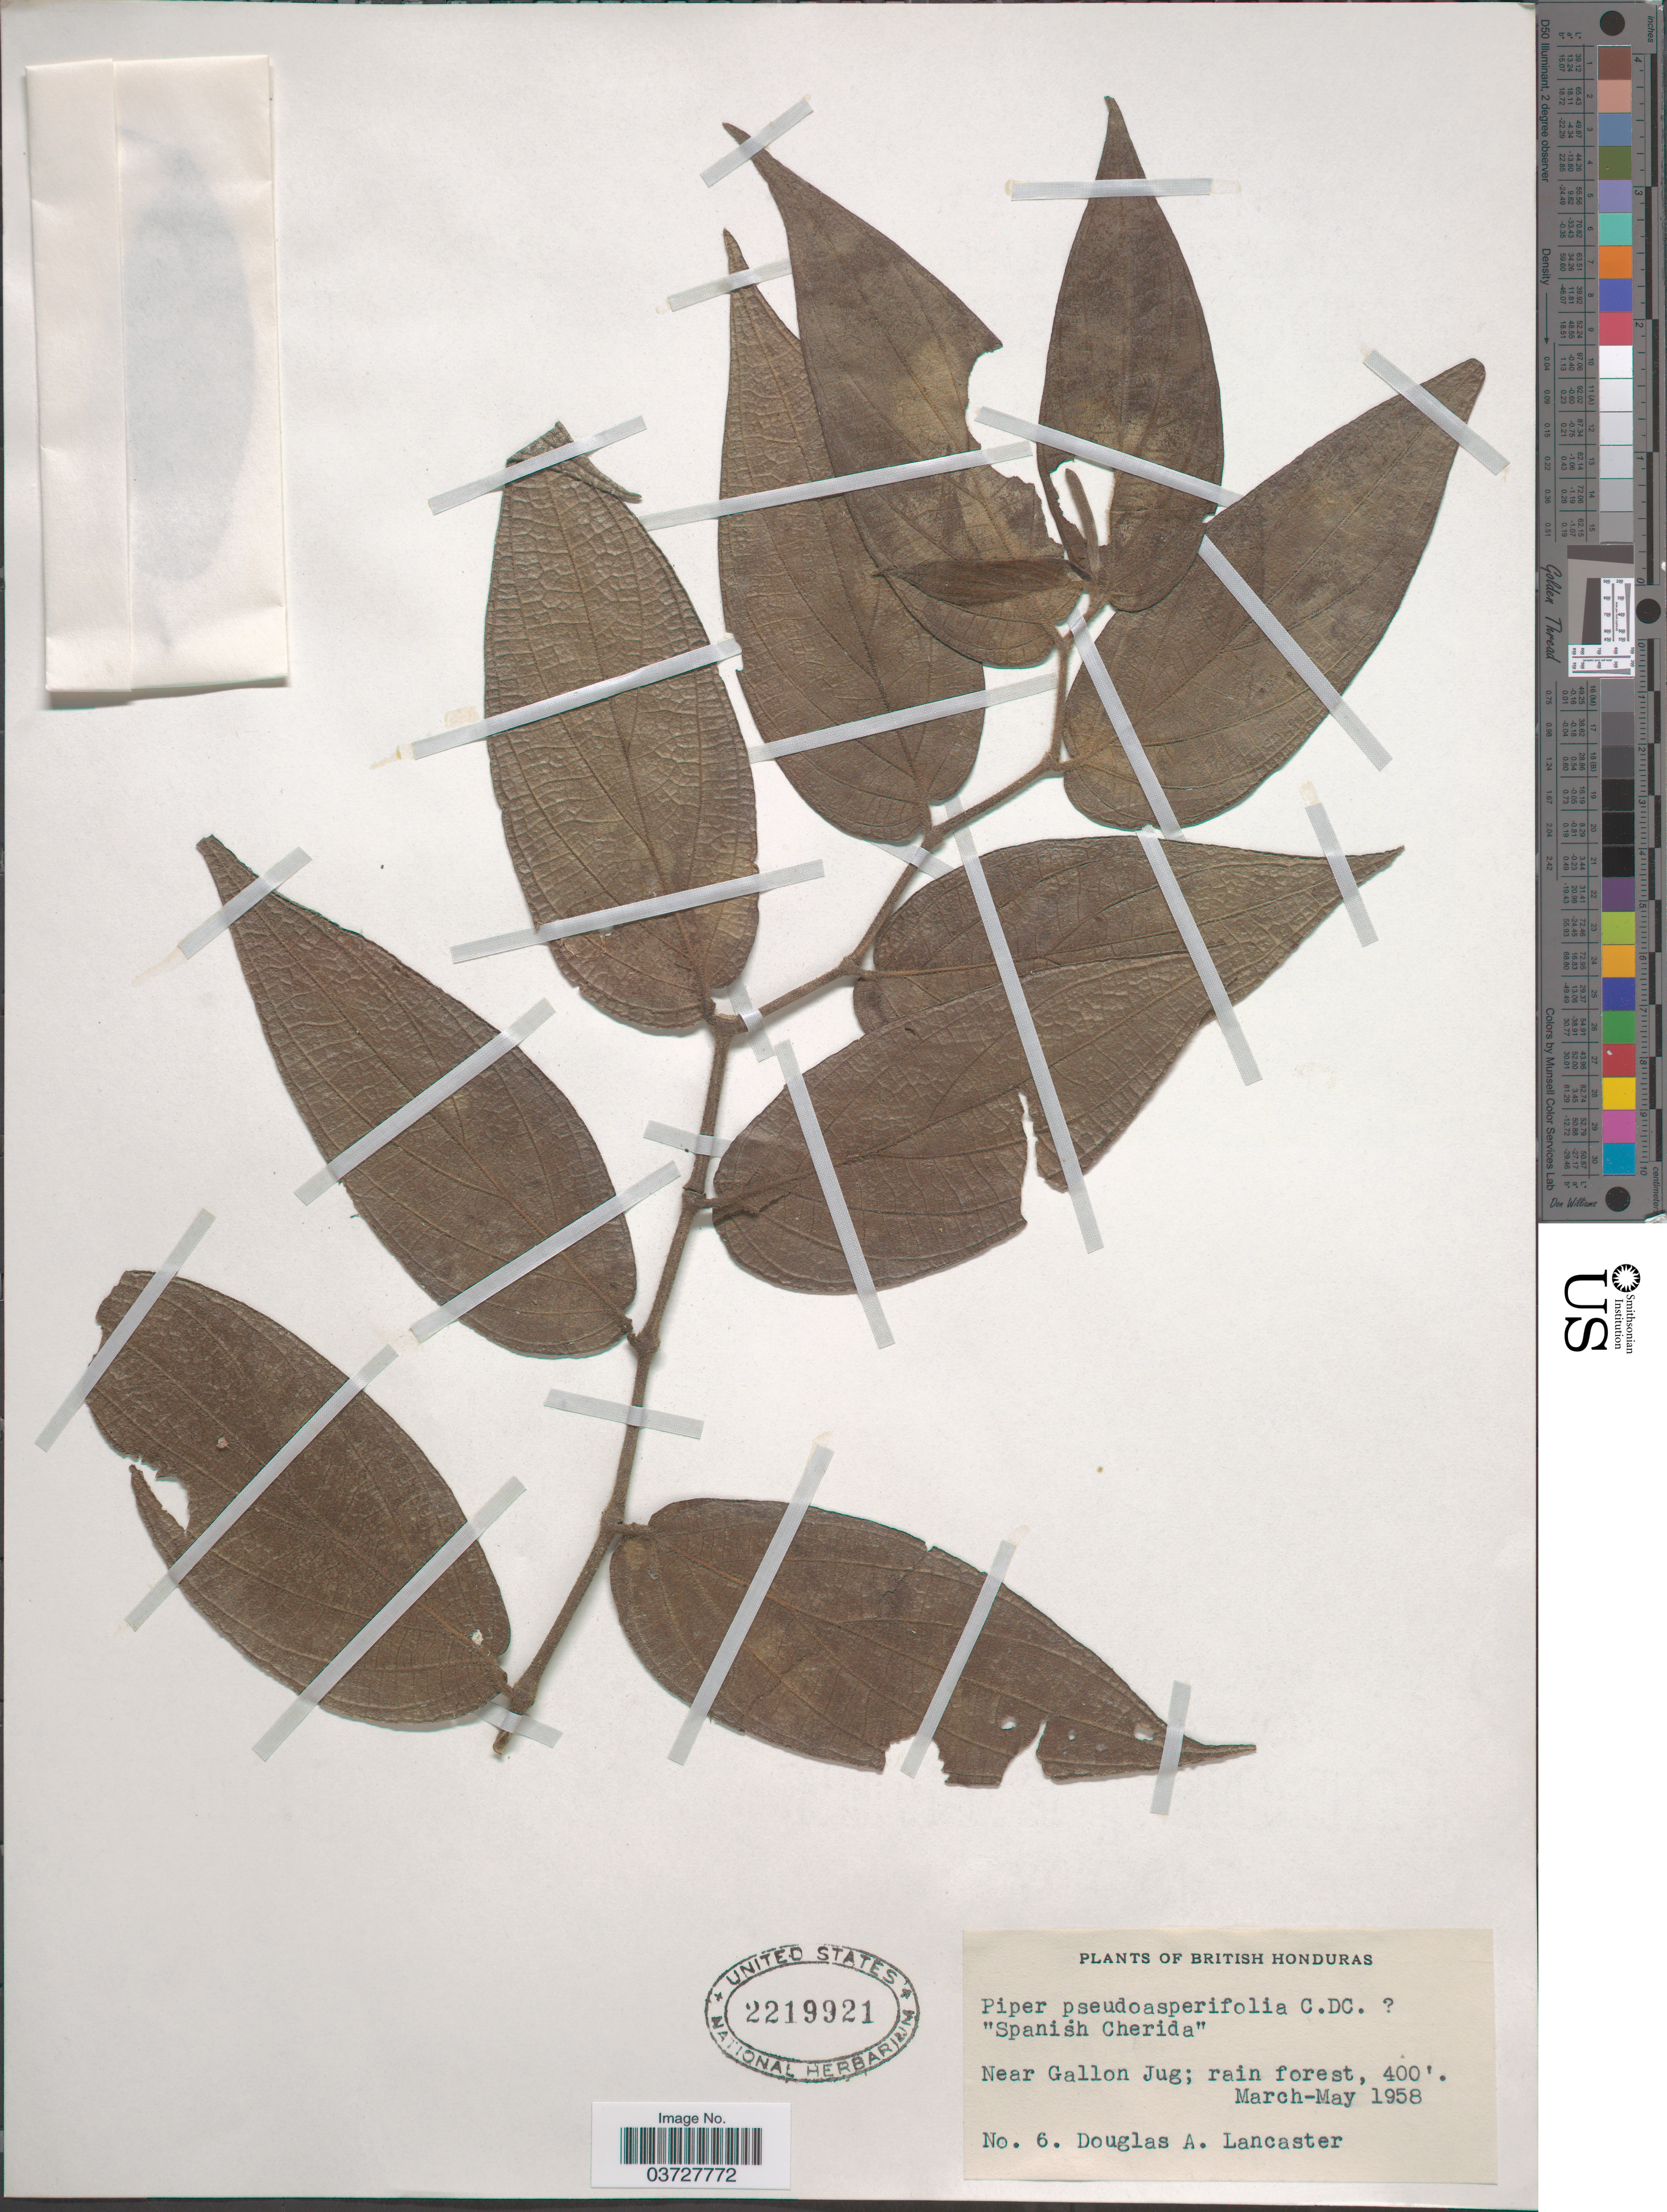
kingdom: Plantae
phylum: Tracheophyta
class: Magnoliopsida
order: Piperales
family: Piperaceae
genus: Piper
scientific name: Piper pseudoasperifolium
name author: C. DC.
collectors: D. Lancaster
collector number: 6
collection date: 1958-03/1958-05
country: Belize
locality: British Honduras. Near Gallon Jug.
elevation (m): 122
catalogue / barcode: US 2219921